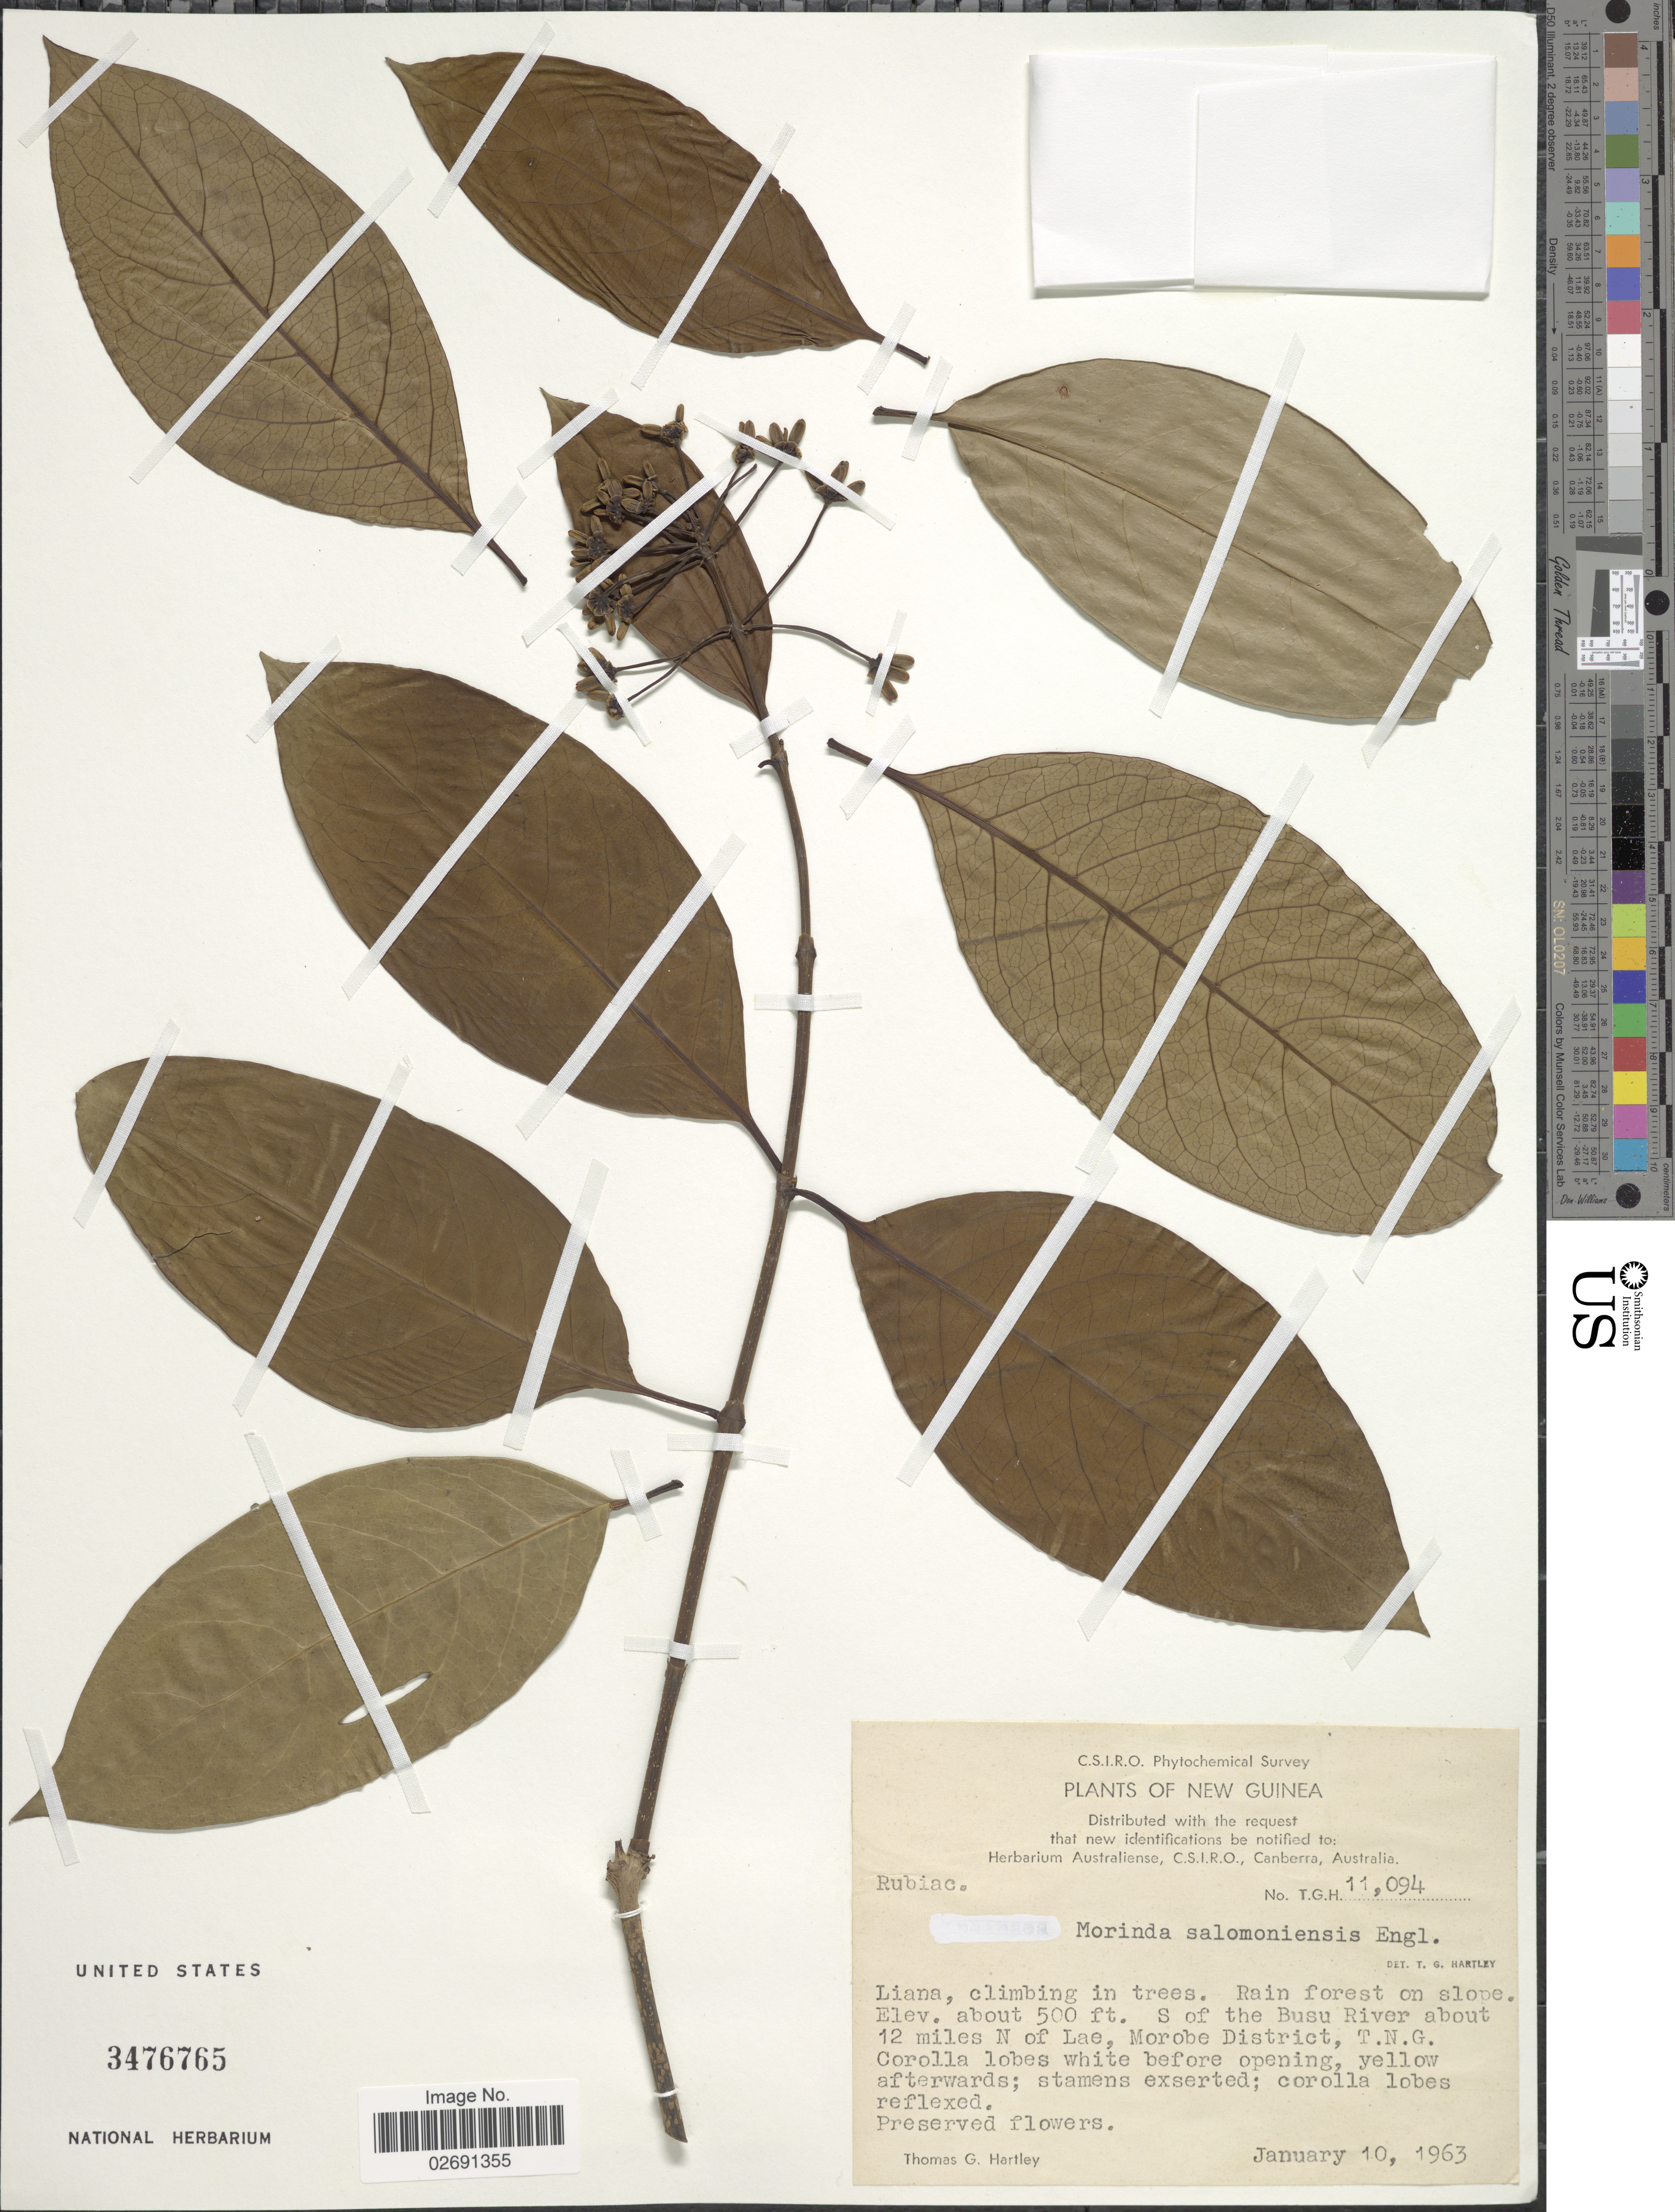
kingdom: Plantae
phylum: Tracheophyta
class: Magnoliopsida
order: Gentianales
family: Rubiaceae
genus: Coelospermum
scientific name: Coelospermum salomoniense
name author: (Engl.) J.T. Johanss.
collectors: T. G. Hartley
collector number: T.G.H.11094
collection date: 1963-01-10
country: Papua New Guinea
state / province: Morobe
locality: New Guinea, Liana, rain forest on slope, S of the Busu River about 12 miles N of Lae, T.N.G.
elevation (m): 152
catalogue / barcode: US 3476765